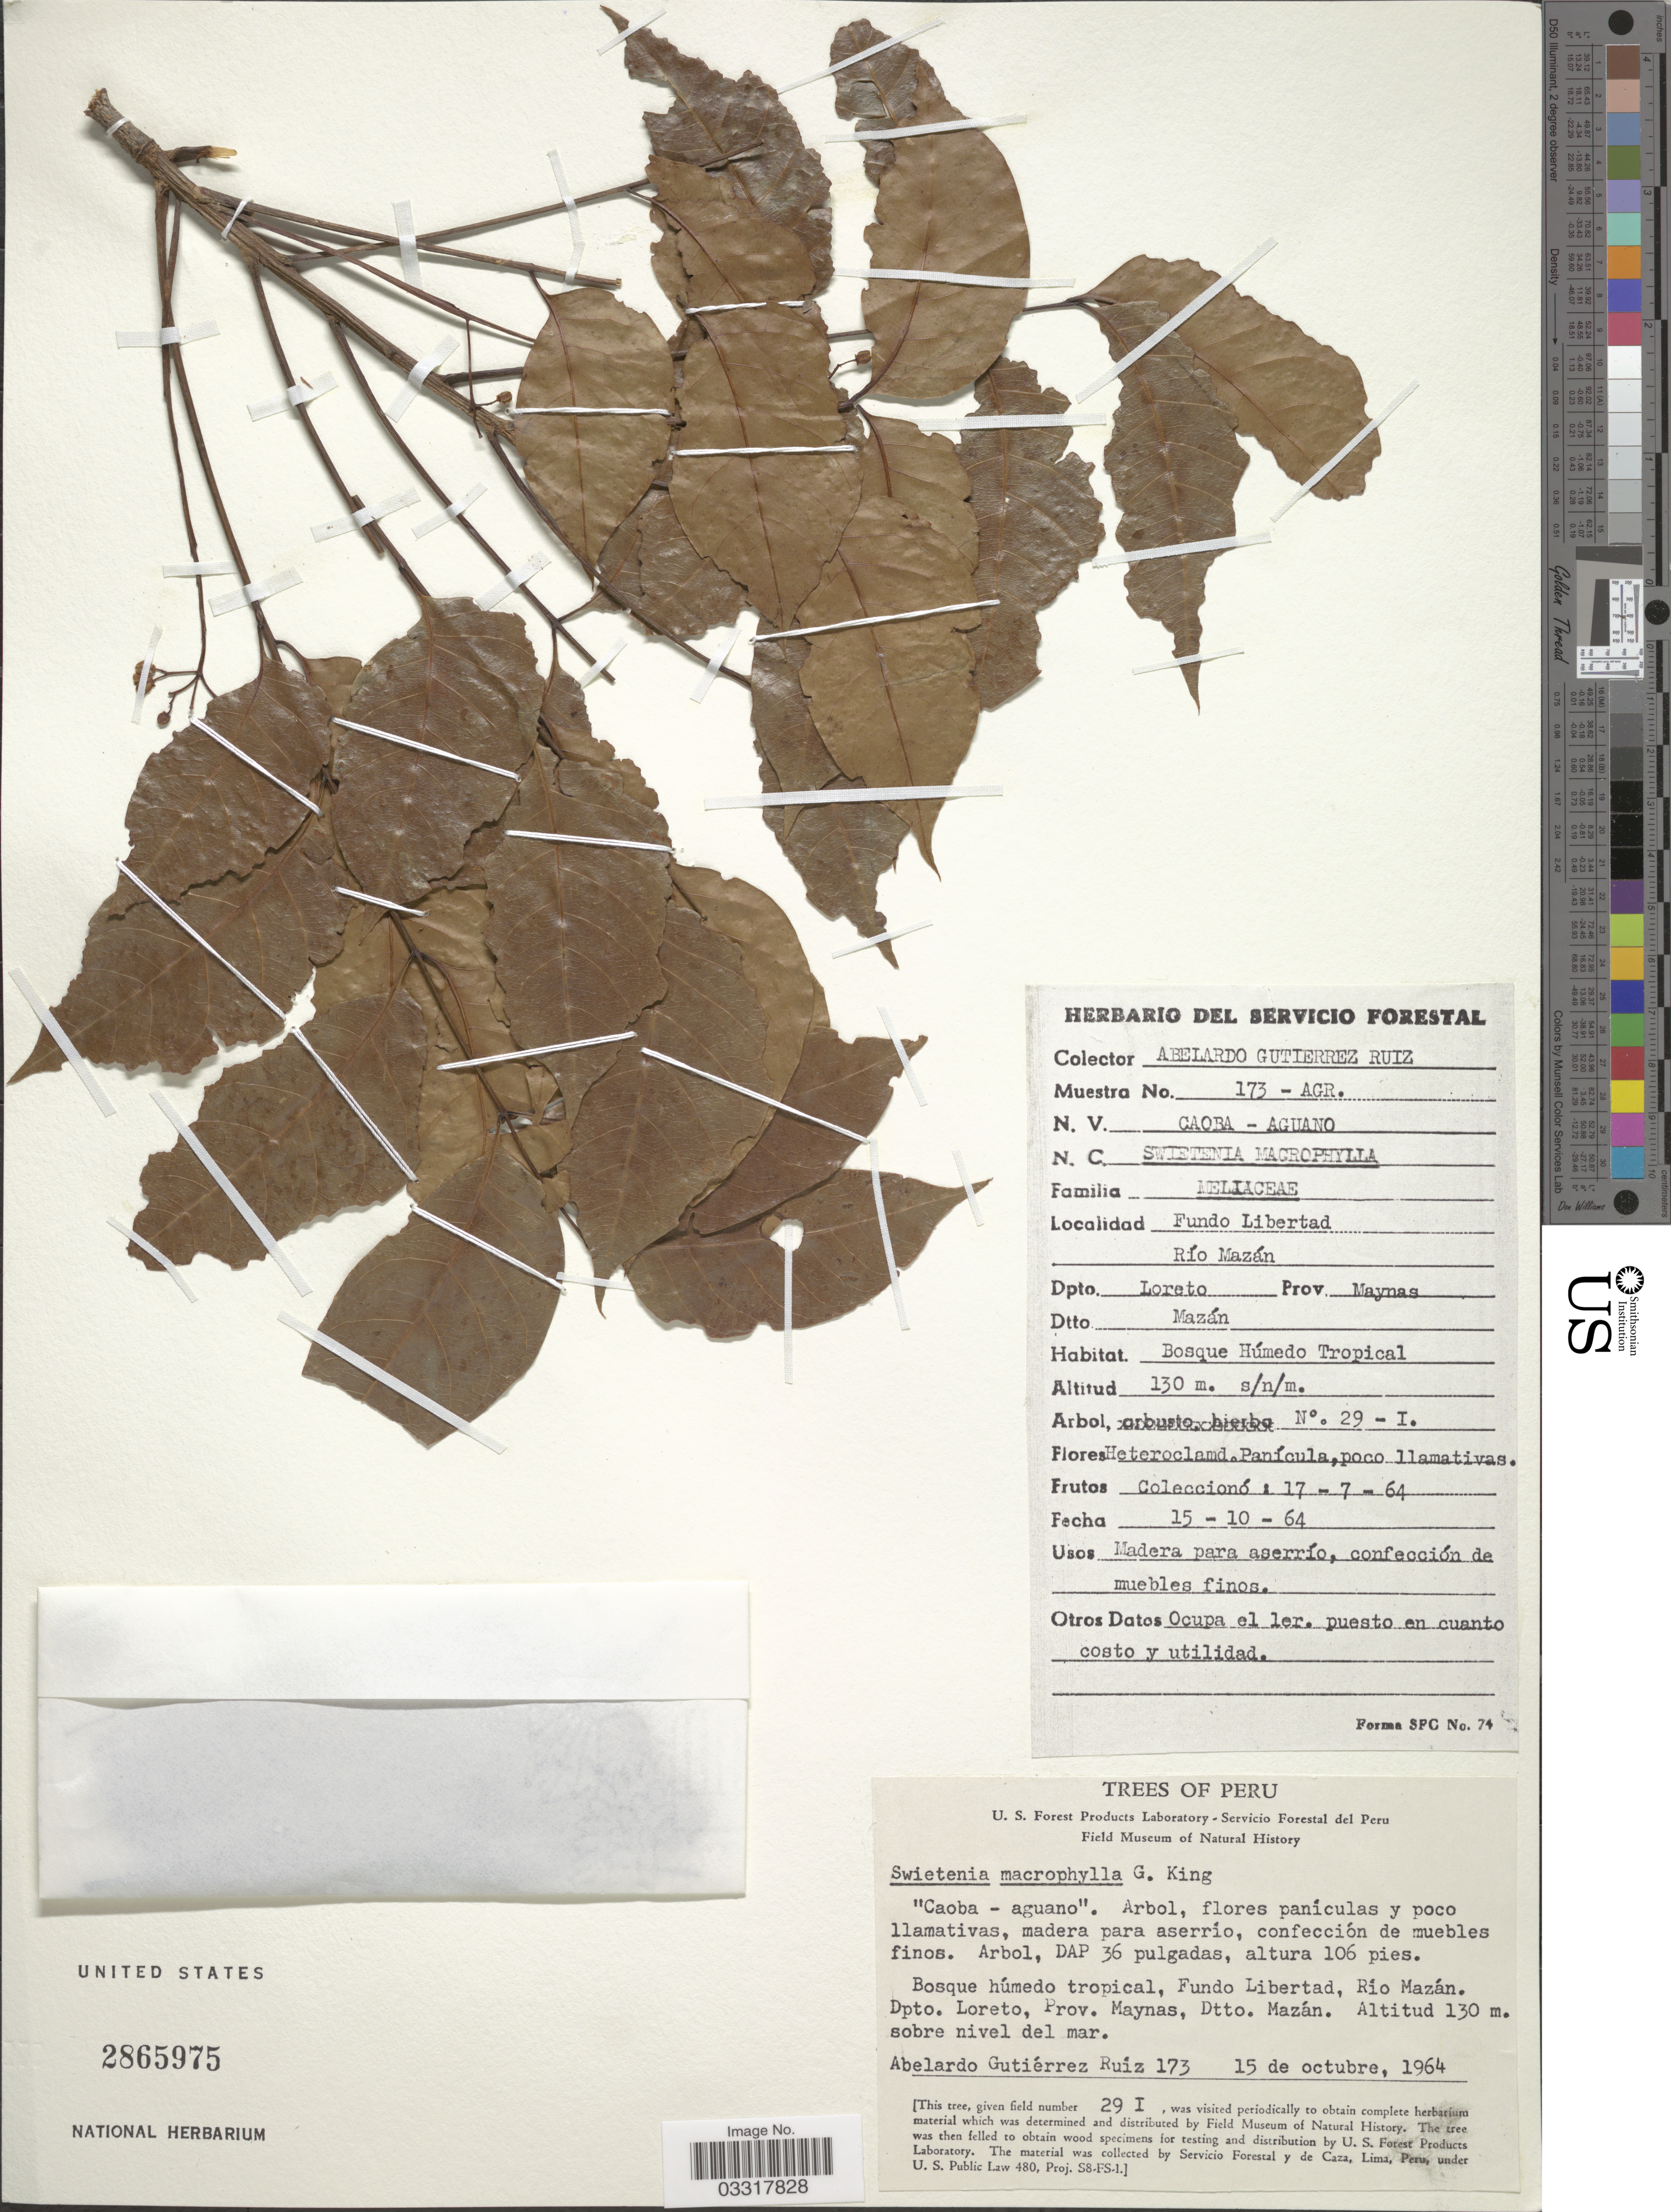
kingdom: Plantae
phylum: Tracheophyta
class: Magnoliopsida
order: Sapindales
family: Meliaceae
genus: Swietenia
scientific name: Swietenia macrophylla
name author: King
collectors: A. Gutiérrez Ruíz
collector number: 173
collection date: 1964-10-15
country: Peru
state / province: Loreto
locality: Fundo Libertad, Rio Mazán. Dpto. Loreto, Prov. Maynas, Dtto. Mazán.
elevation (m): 130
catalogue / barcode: US 2865975